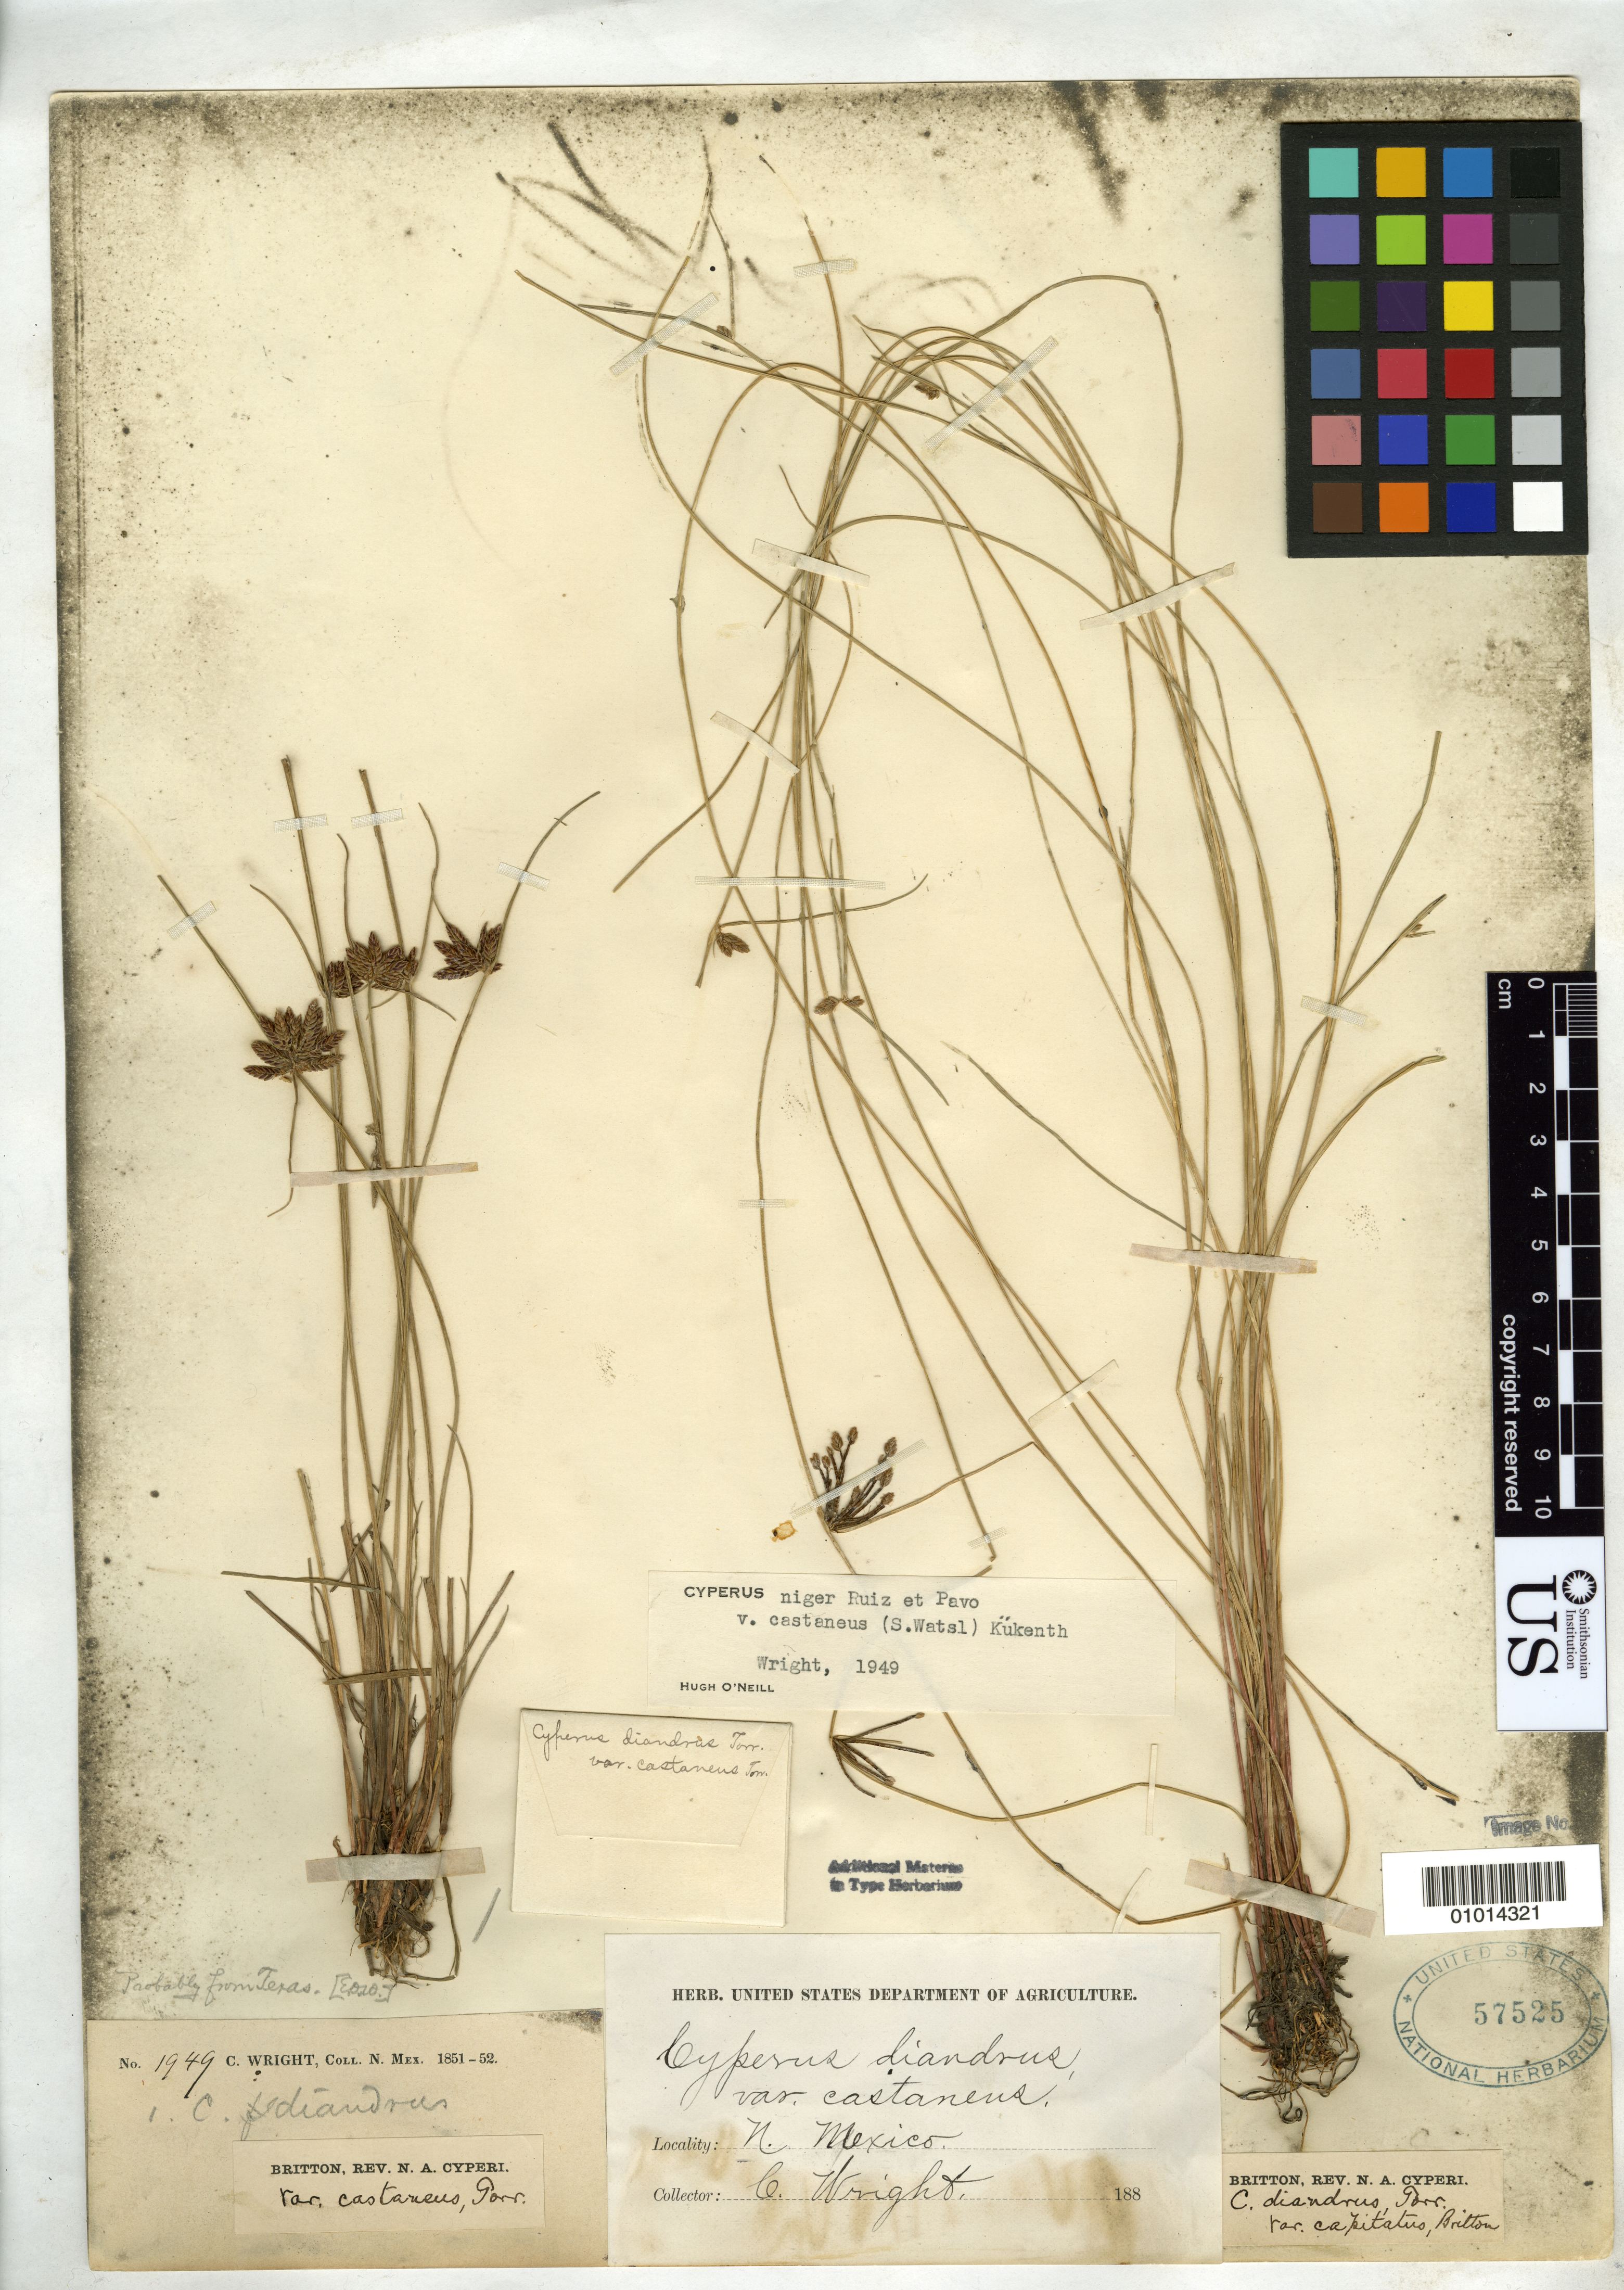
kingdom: Plantae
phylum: Tracheophyta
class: Liliopsida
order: Poales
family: Cyperaceae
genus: Cyperus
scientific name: Cyperus diandrus var. capitatus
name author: Britton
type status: Syntype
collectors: C. Wright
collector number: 1949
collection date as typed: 1885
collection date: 1885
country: United States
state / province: New Mexico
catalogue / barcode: US 57525